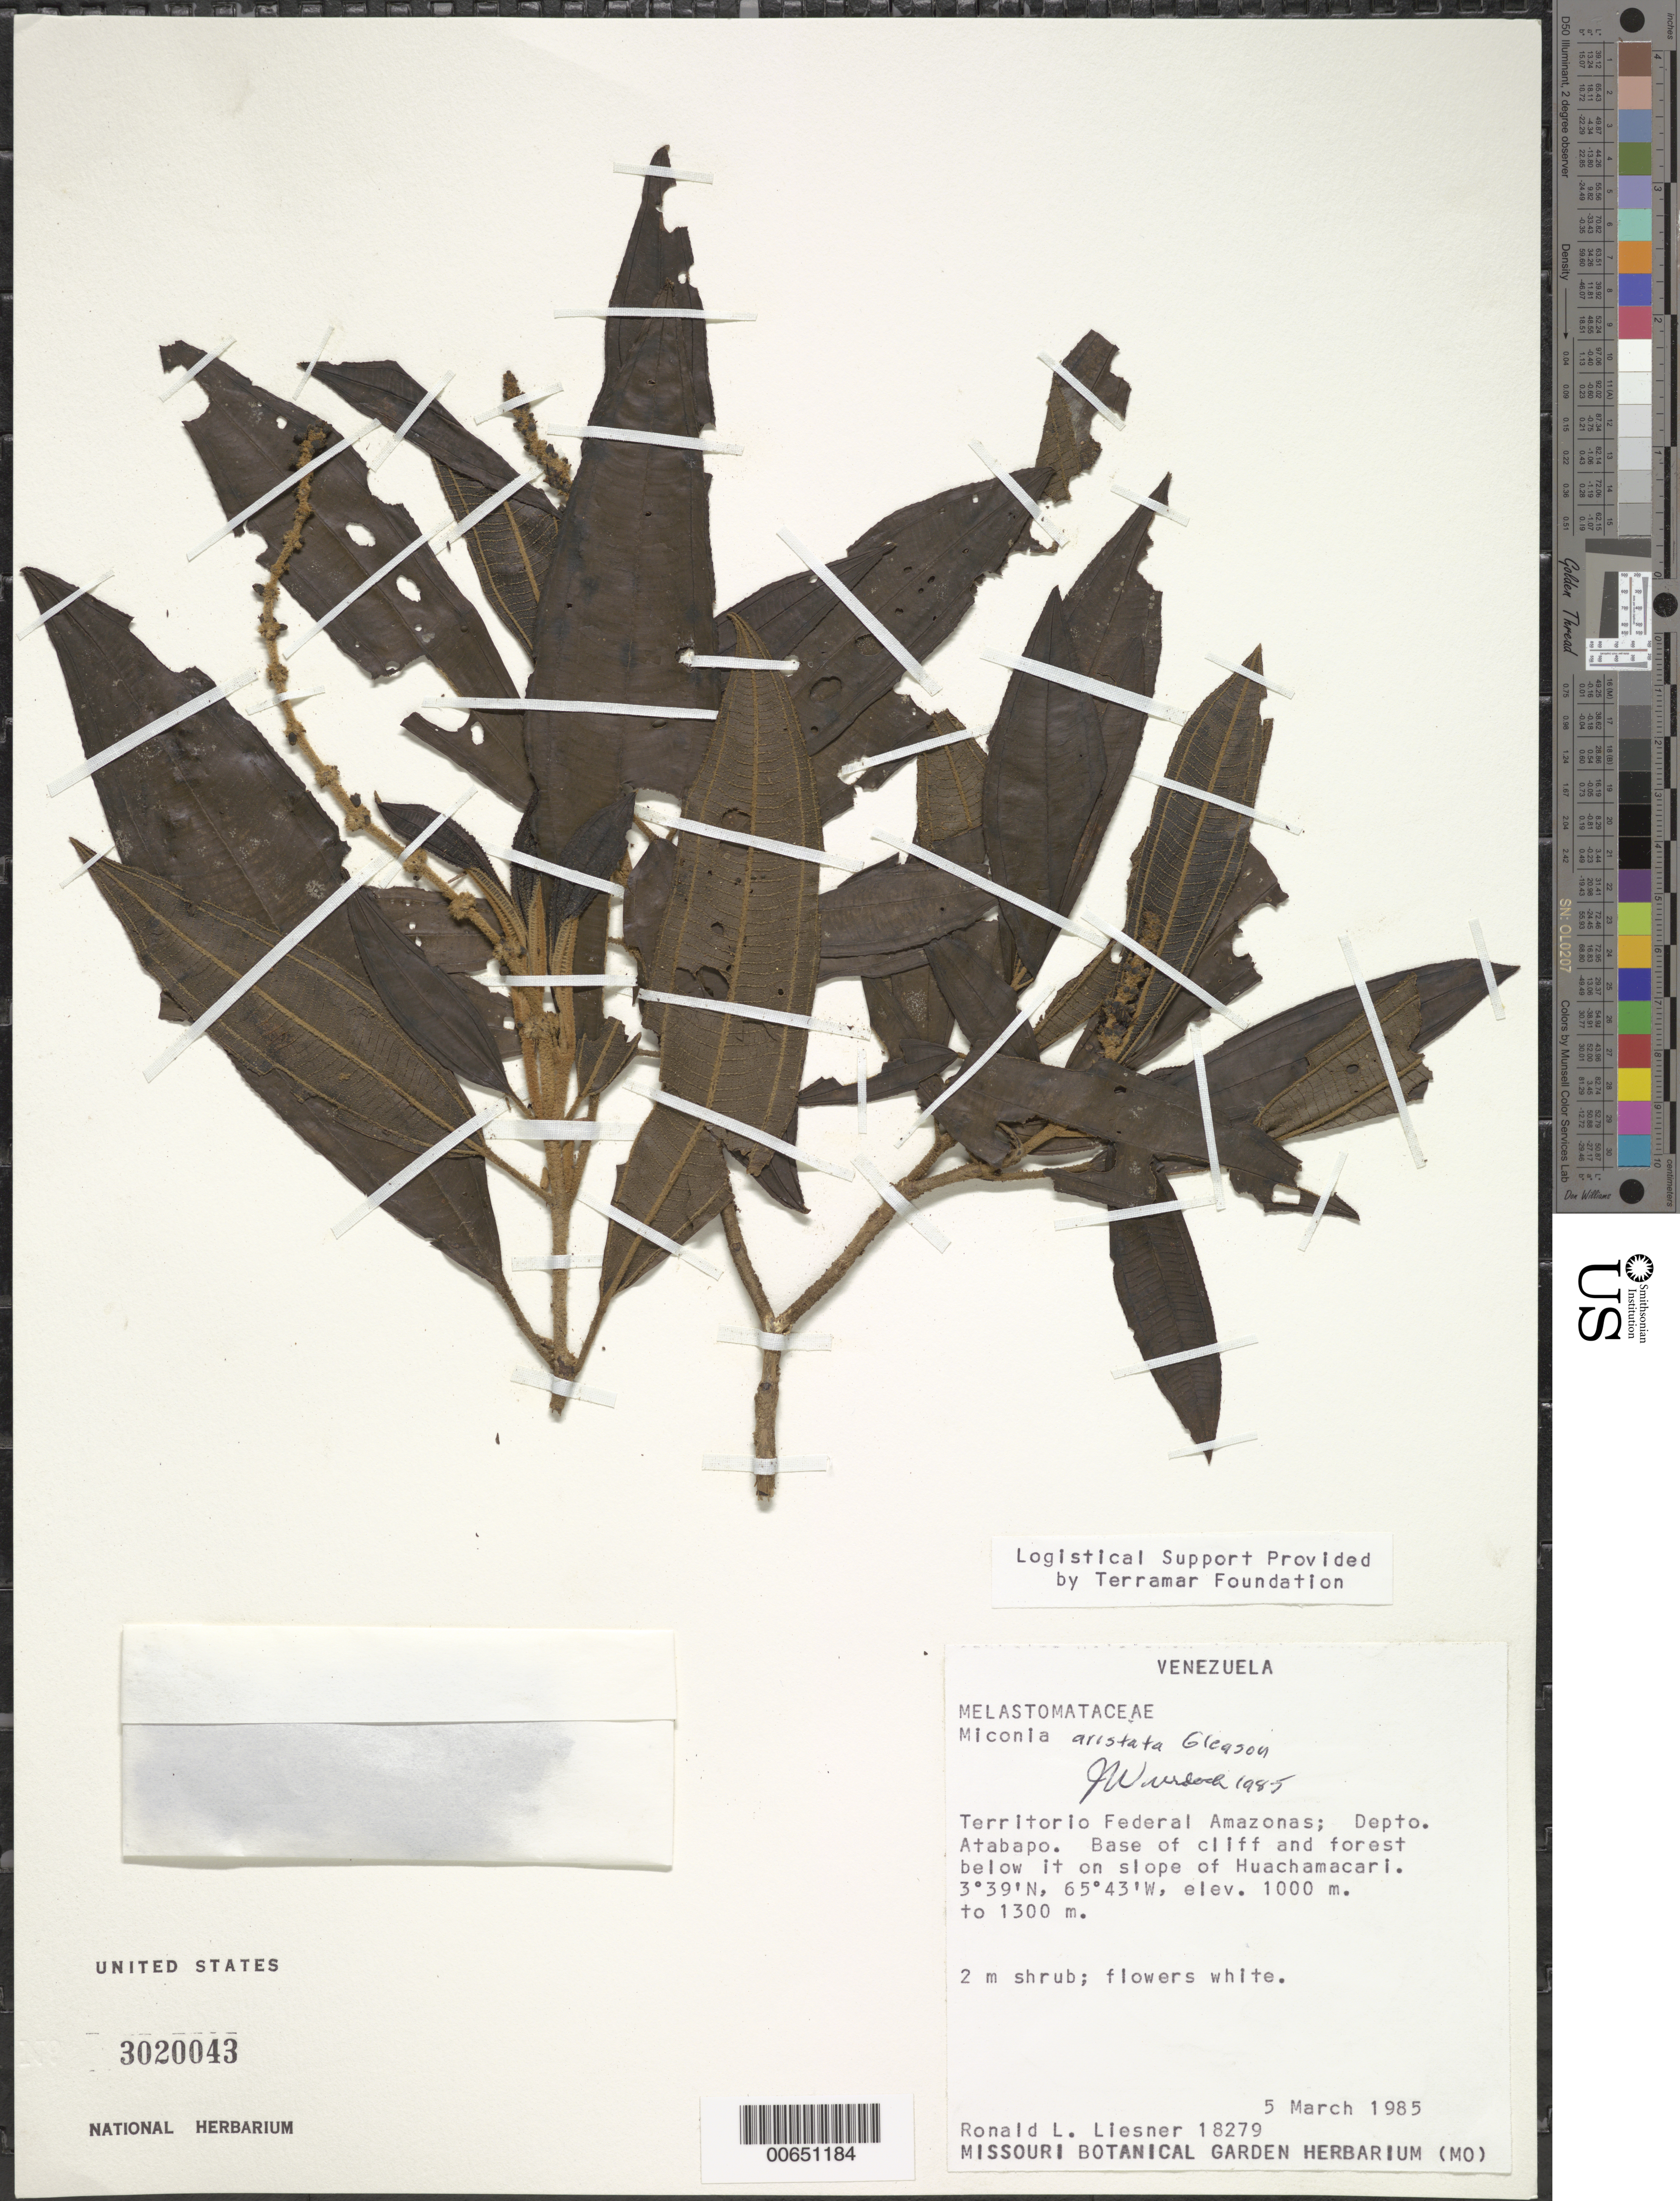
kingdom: Plantae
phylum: Tracheophyta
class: Magnoliopsida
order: Myrtales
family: Melastomataceae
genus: Miconia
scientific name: Miconia aristata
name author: Gleason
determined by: Wurdack, John J., (US), US (UNITED STATES)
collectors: R. L. Liesner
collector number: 18279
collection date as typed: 5-Mar-85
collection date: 1985-03-05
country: Venezuela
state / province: Amazonas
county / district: Atabapo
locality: Huachamacari slopes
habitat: Base of cliff and forest below it on slope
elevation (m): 1000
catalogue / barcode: US 3020043